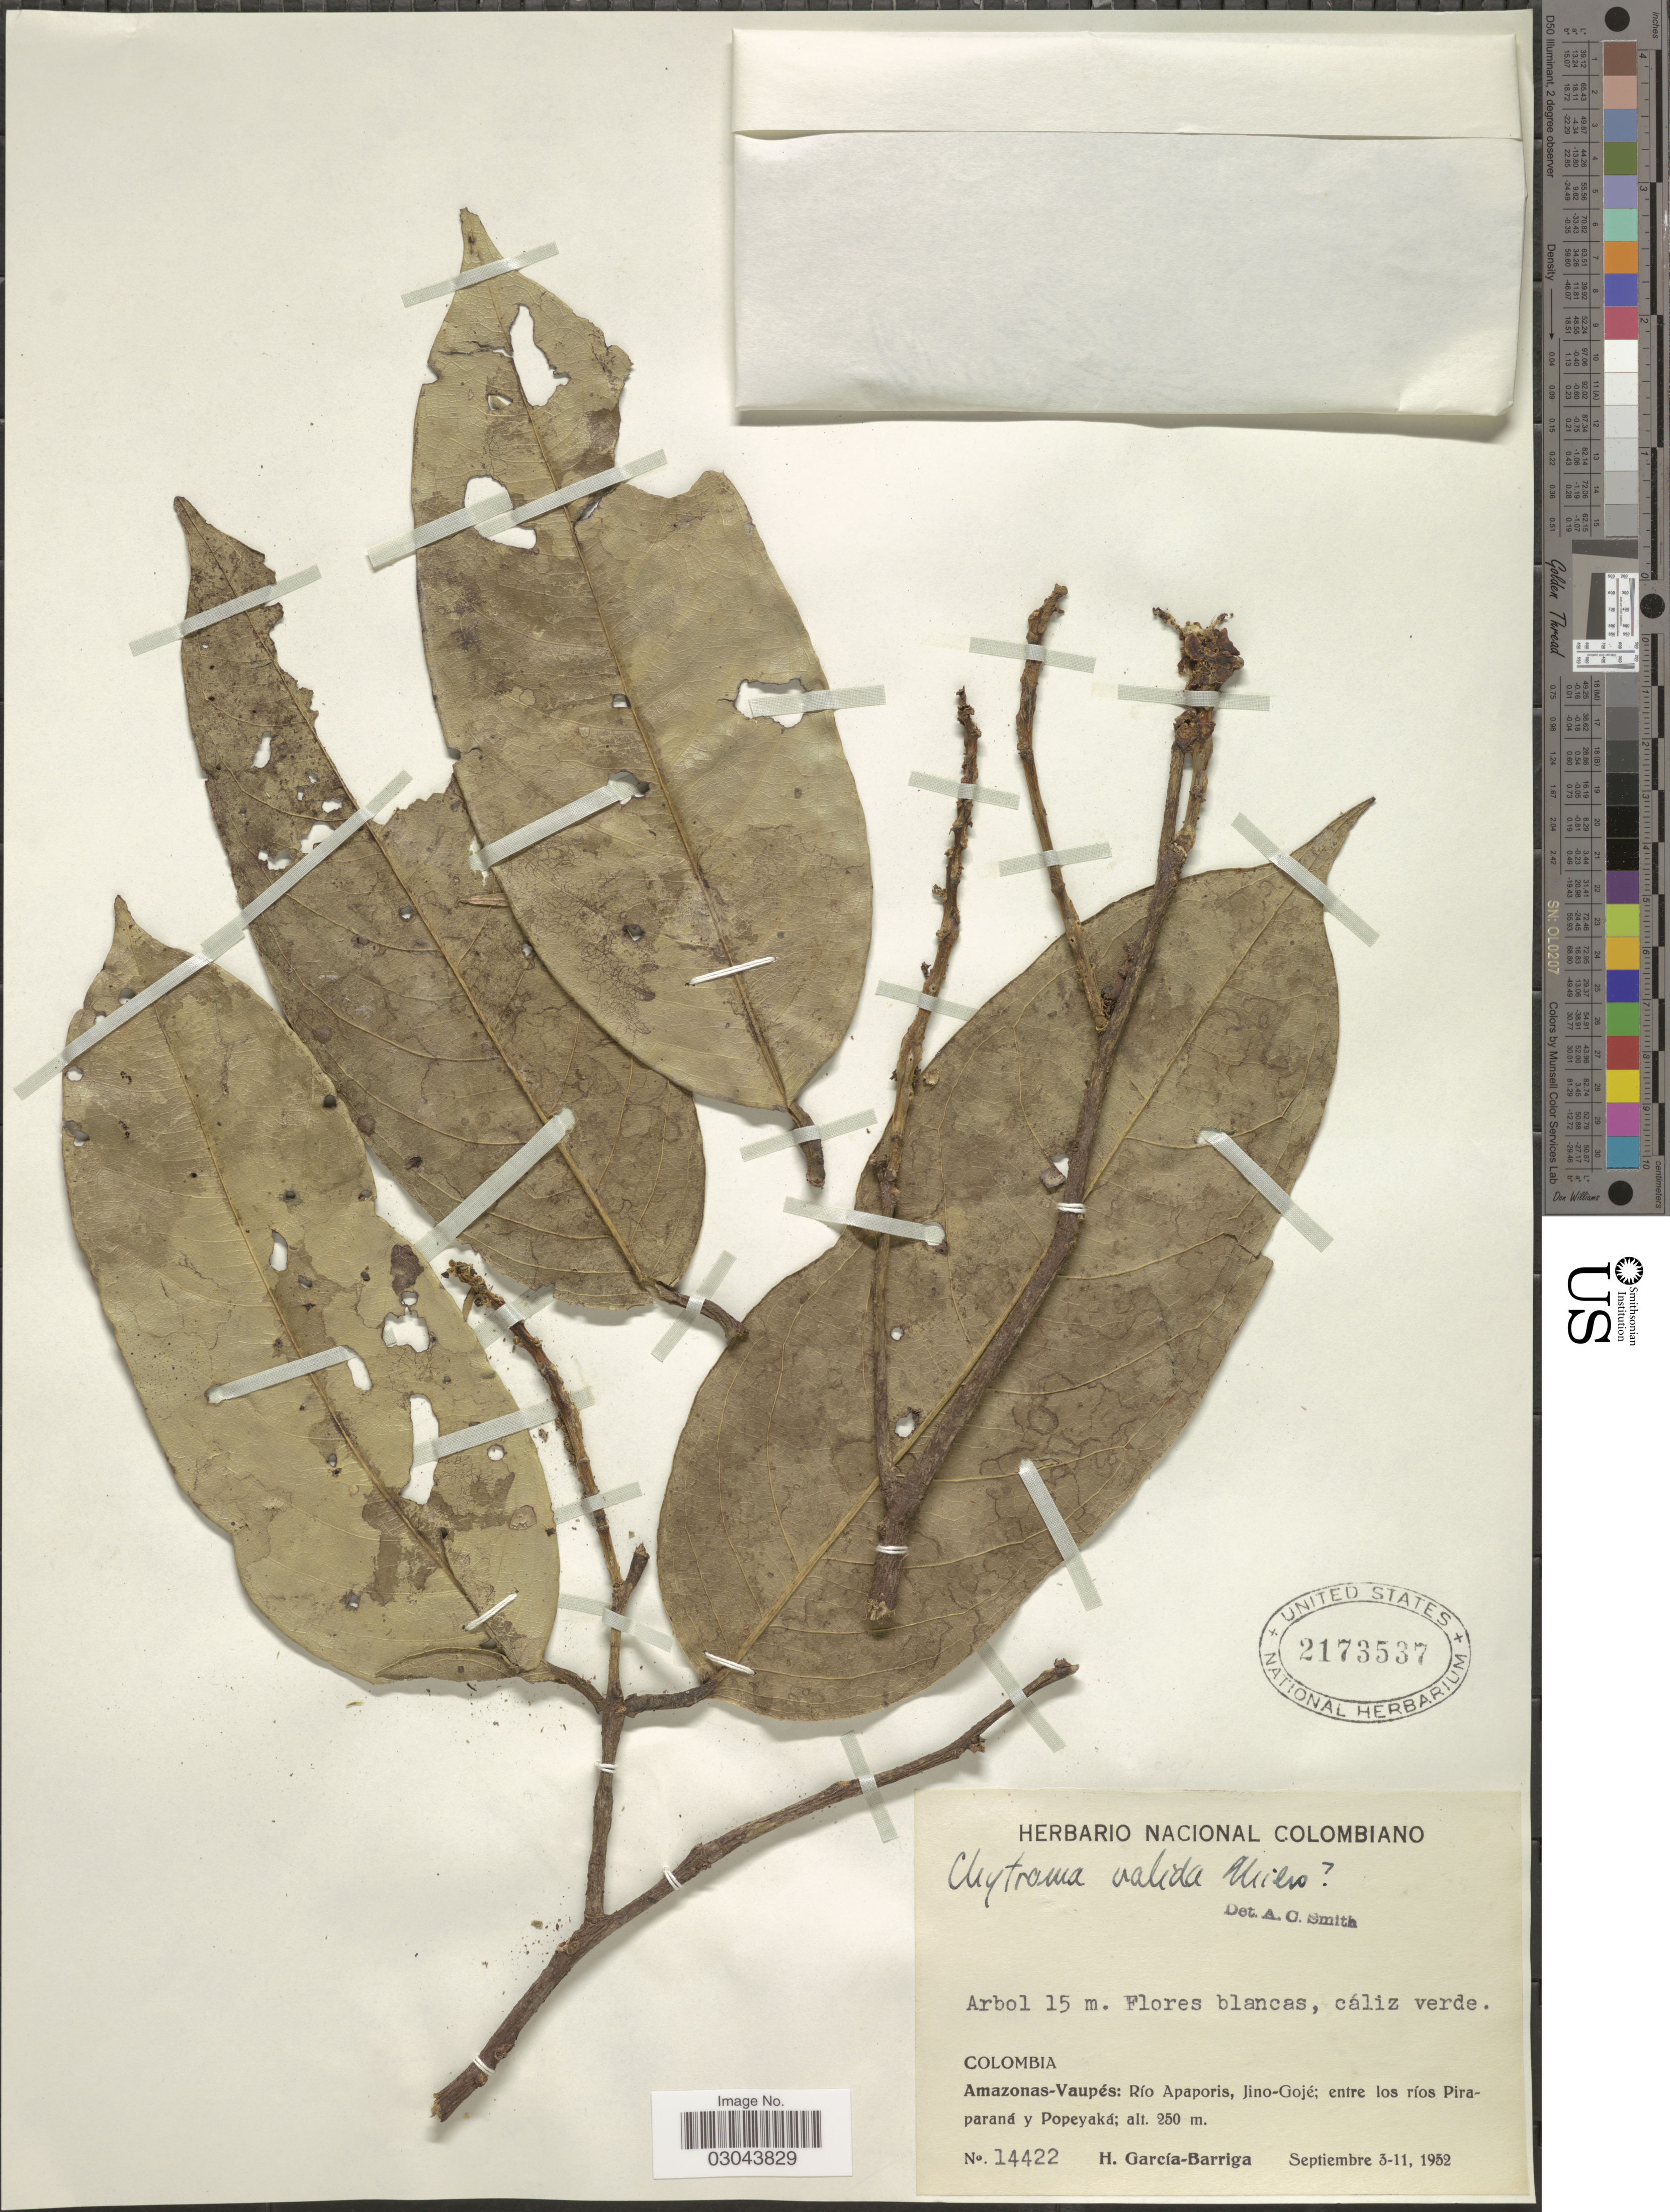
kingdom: Plantae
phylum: Tracheophyta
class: Magnoliopsida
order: Ericales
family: Lecythidaceae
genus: Eschweilera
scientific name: Eschweilera sp.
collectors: H. García Barriga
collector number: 14422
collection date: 1952-09-03/1952-09-11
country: Colombia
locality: Amazonas-Vaupés: Río Apaporis, Jino-Gojé; entre los ríos Piraparaná y Popeyaká.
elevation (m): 250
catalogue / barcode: US 2173537